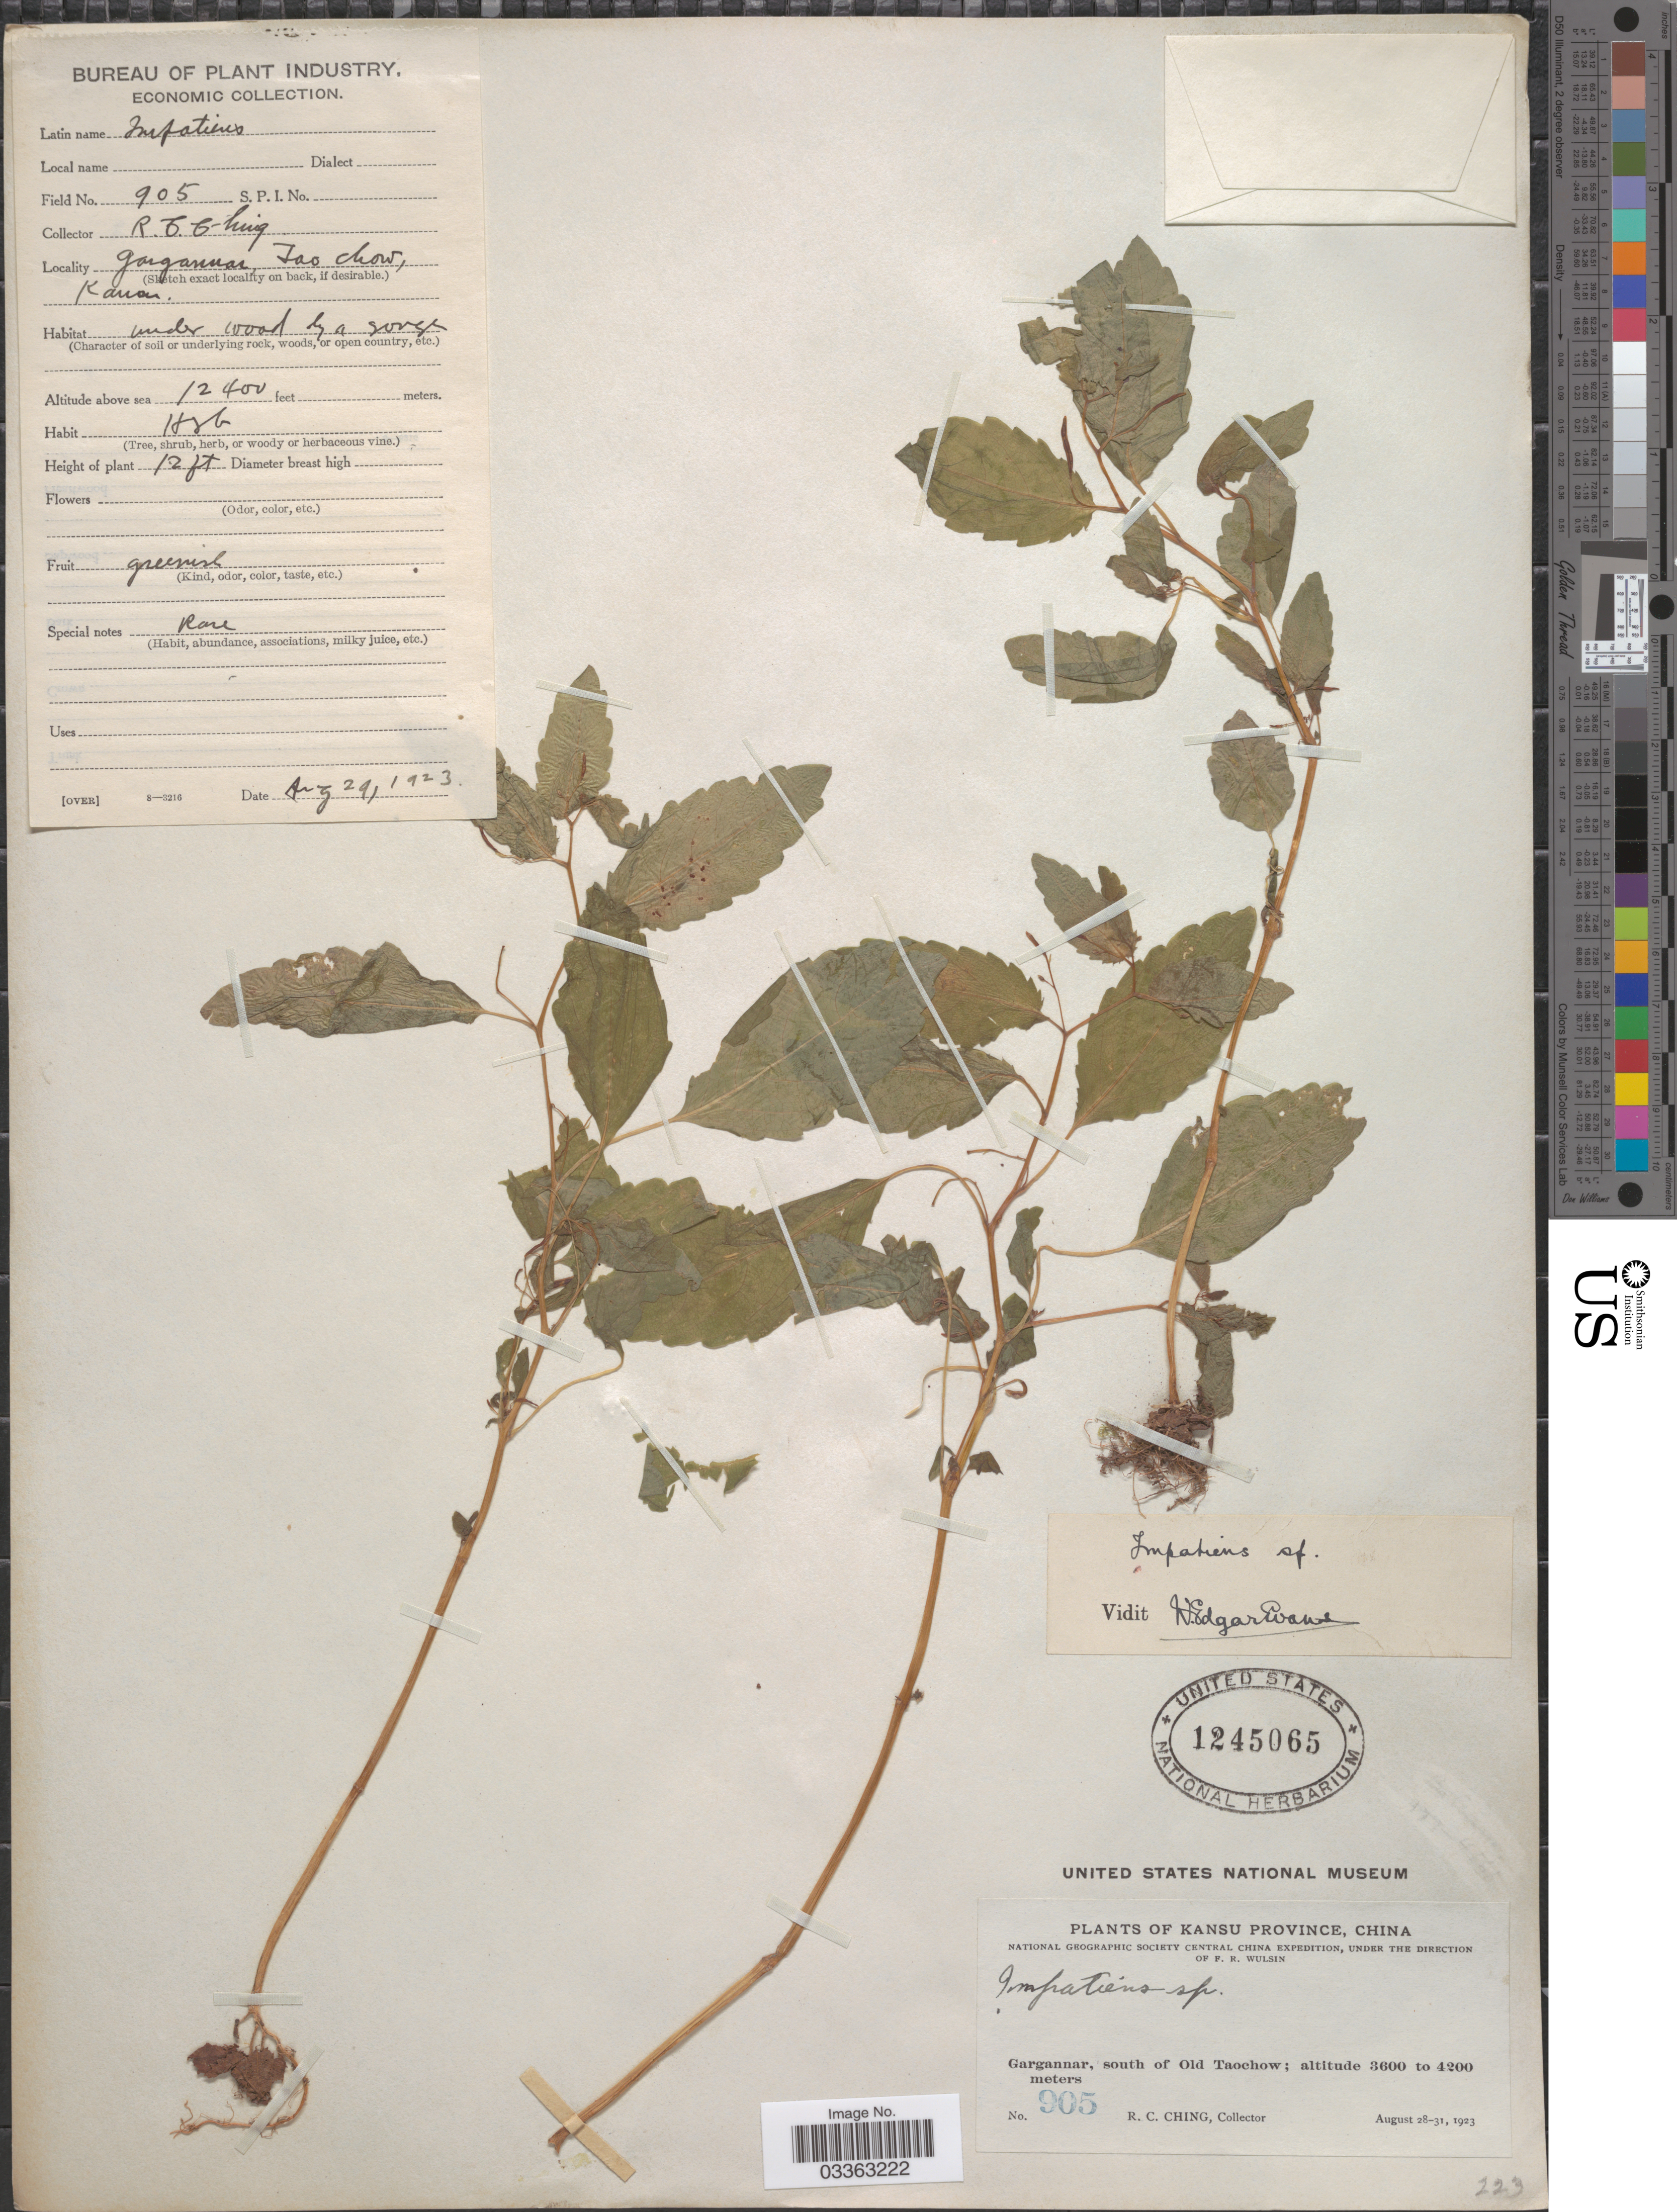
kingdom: Plantae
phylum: Tracheophyta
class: Magnoliopsida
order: Ericales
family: Balsaminaceae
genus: Impatiens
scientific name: Impatiens sp.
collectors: R. C. Ching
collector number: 905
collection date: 1923-08-29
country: China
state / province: Gansu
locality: Kansu Province. Gargannar, Tao chow.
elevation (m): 3780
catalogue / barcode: US 1245065